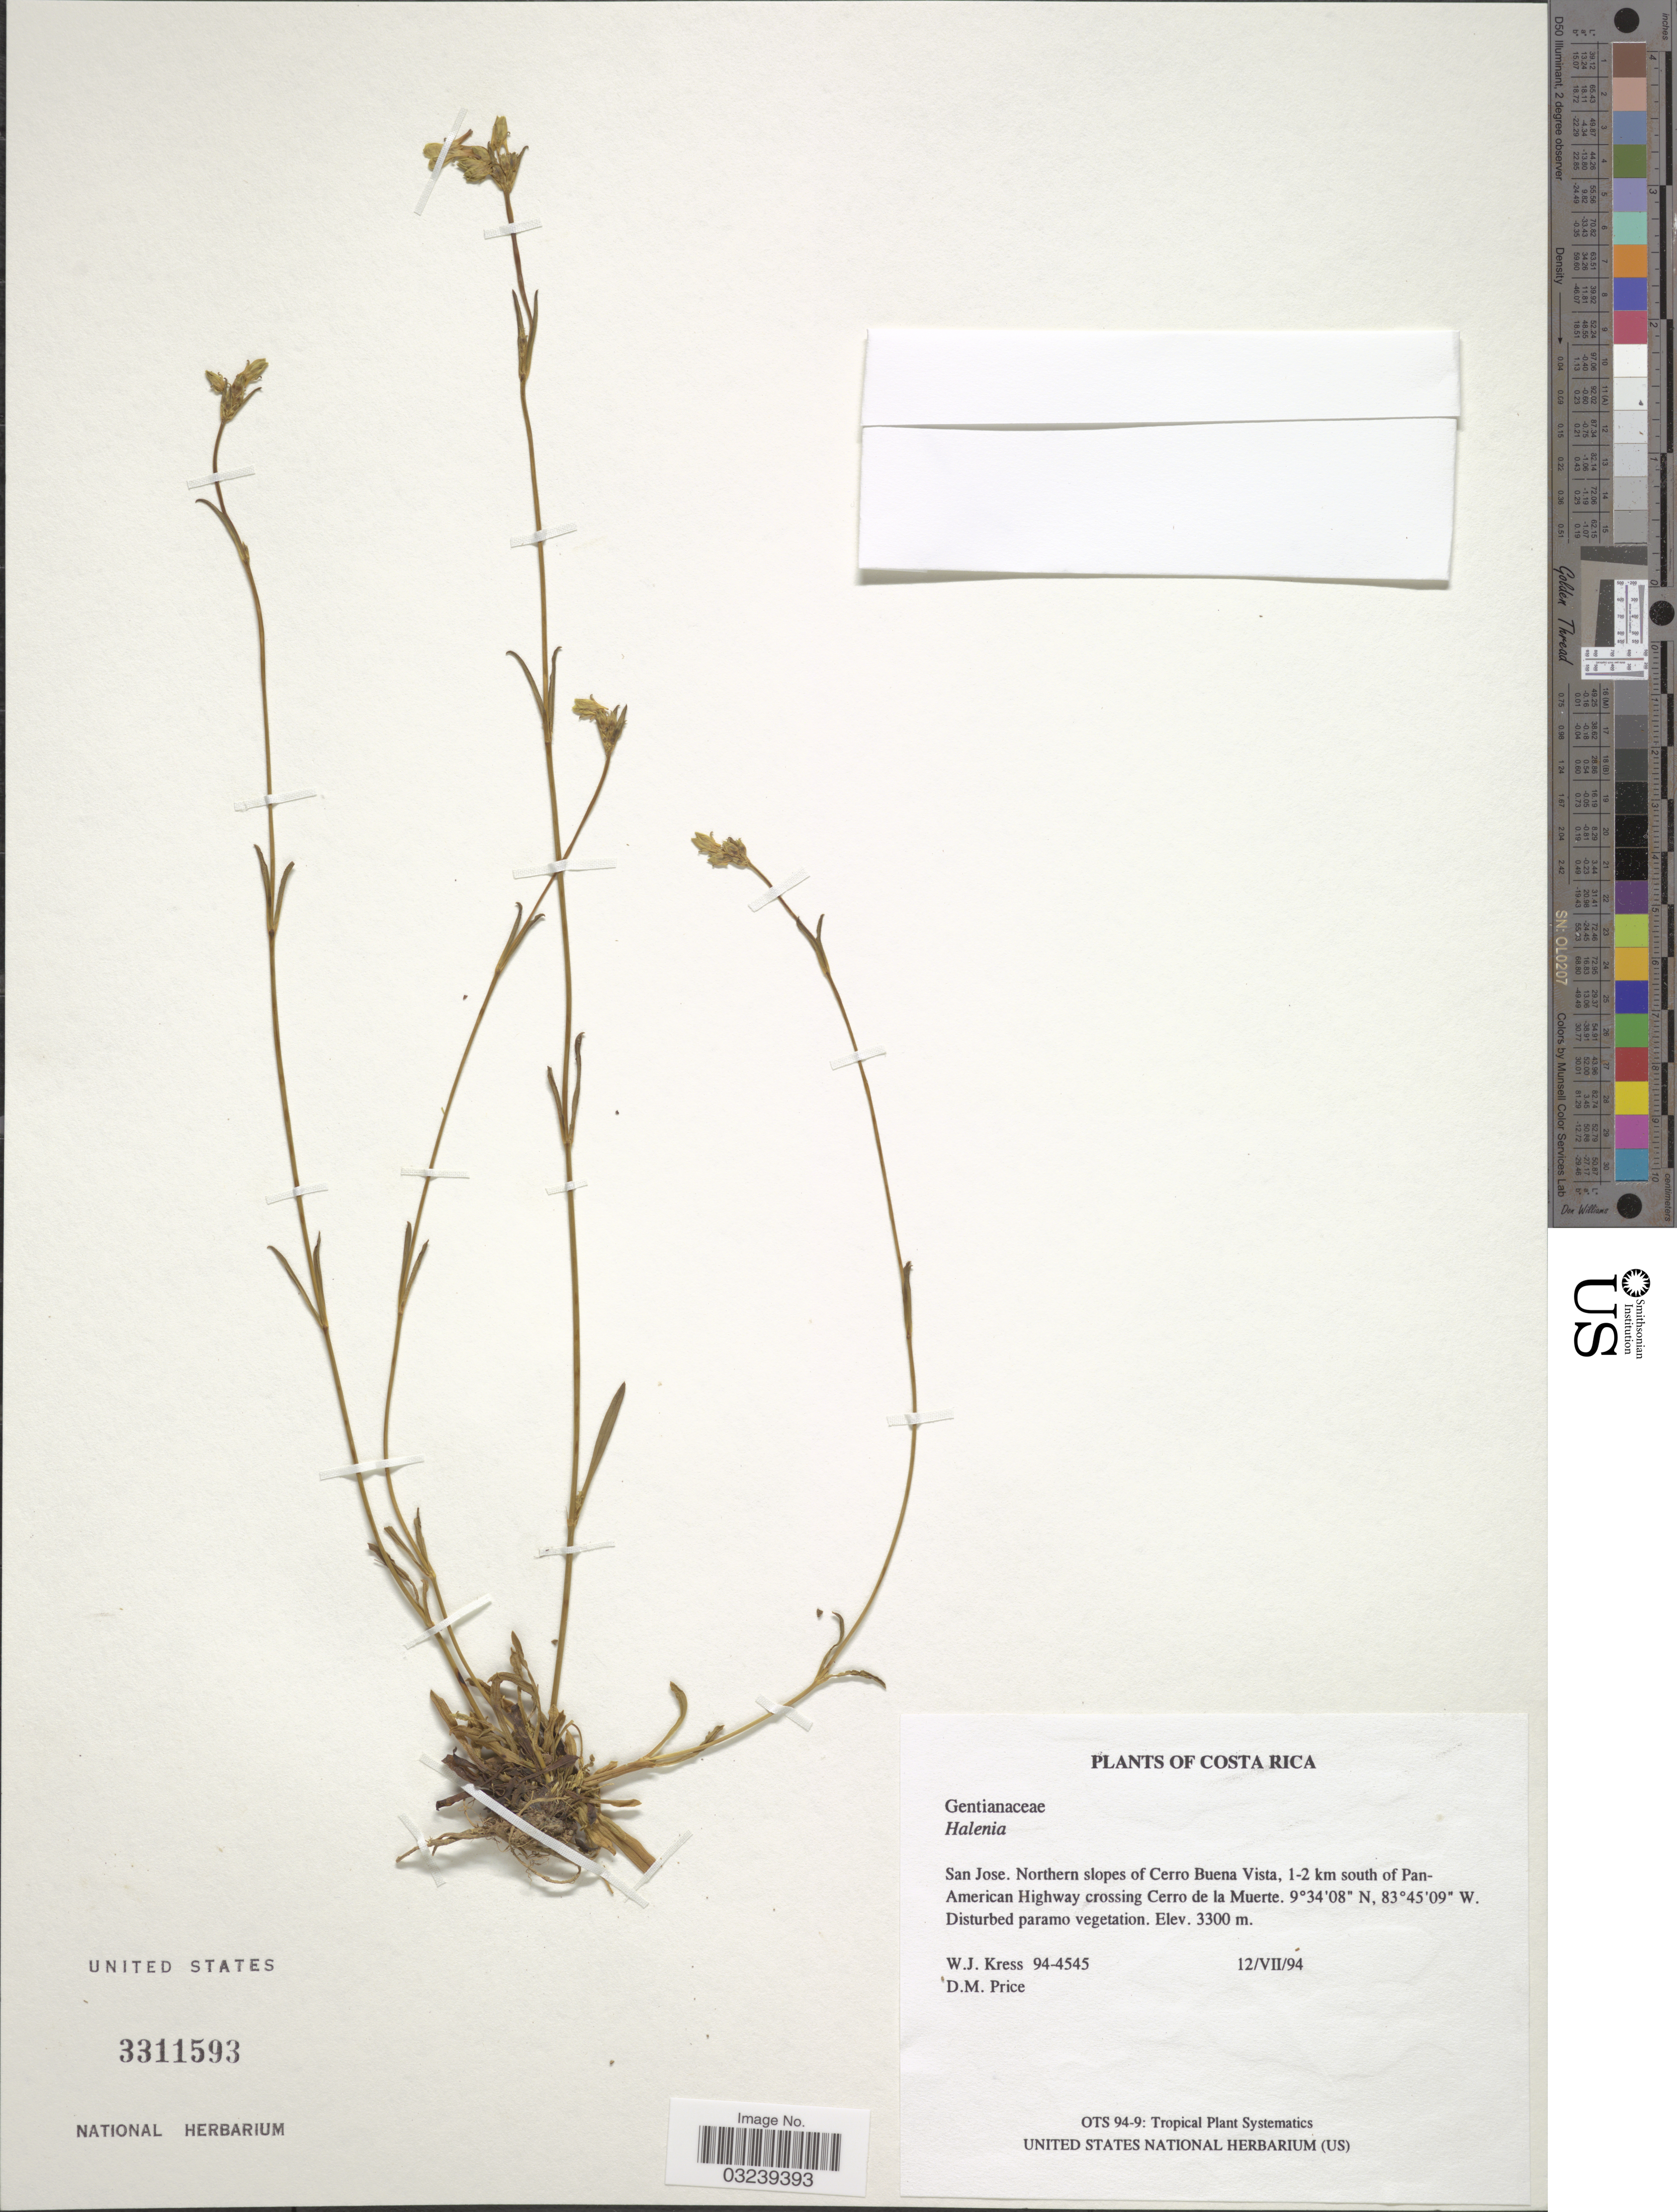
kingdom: Plantae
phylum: Tracheophyta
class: Magnoliopsida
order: Gentianales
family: Gentianaceae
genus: Halenia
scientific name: Halenia sp.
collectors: W. J. Kress & D. M. Price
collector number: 94-4545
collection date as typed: Transcribed d/m/y: 12/7/94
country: Costa Rica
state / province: San José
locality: Northern slopes of Cerro Buena Vista, 1-2 km south of Pan-American Highway crossing Cerro de la Muerte.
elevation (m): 3300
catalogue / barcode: US 3311593